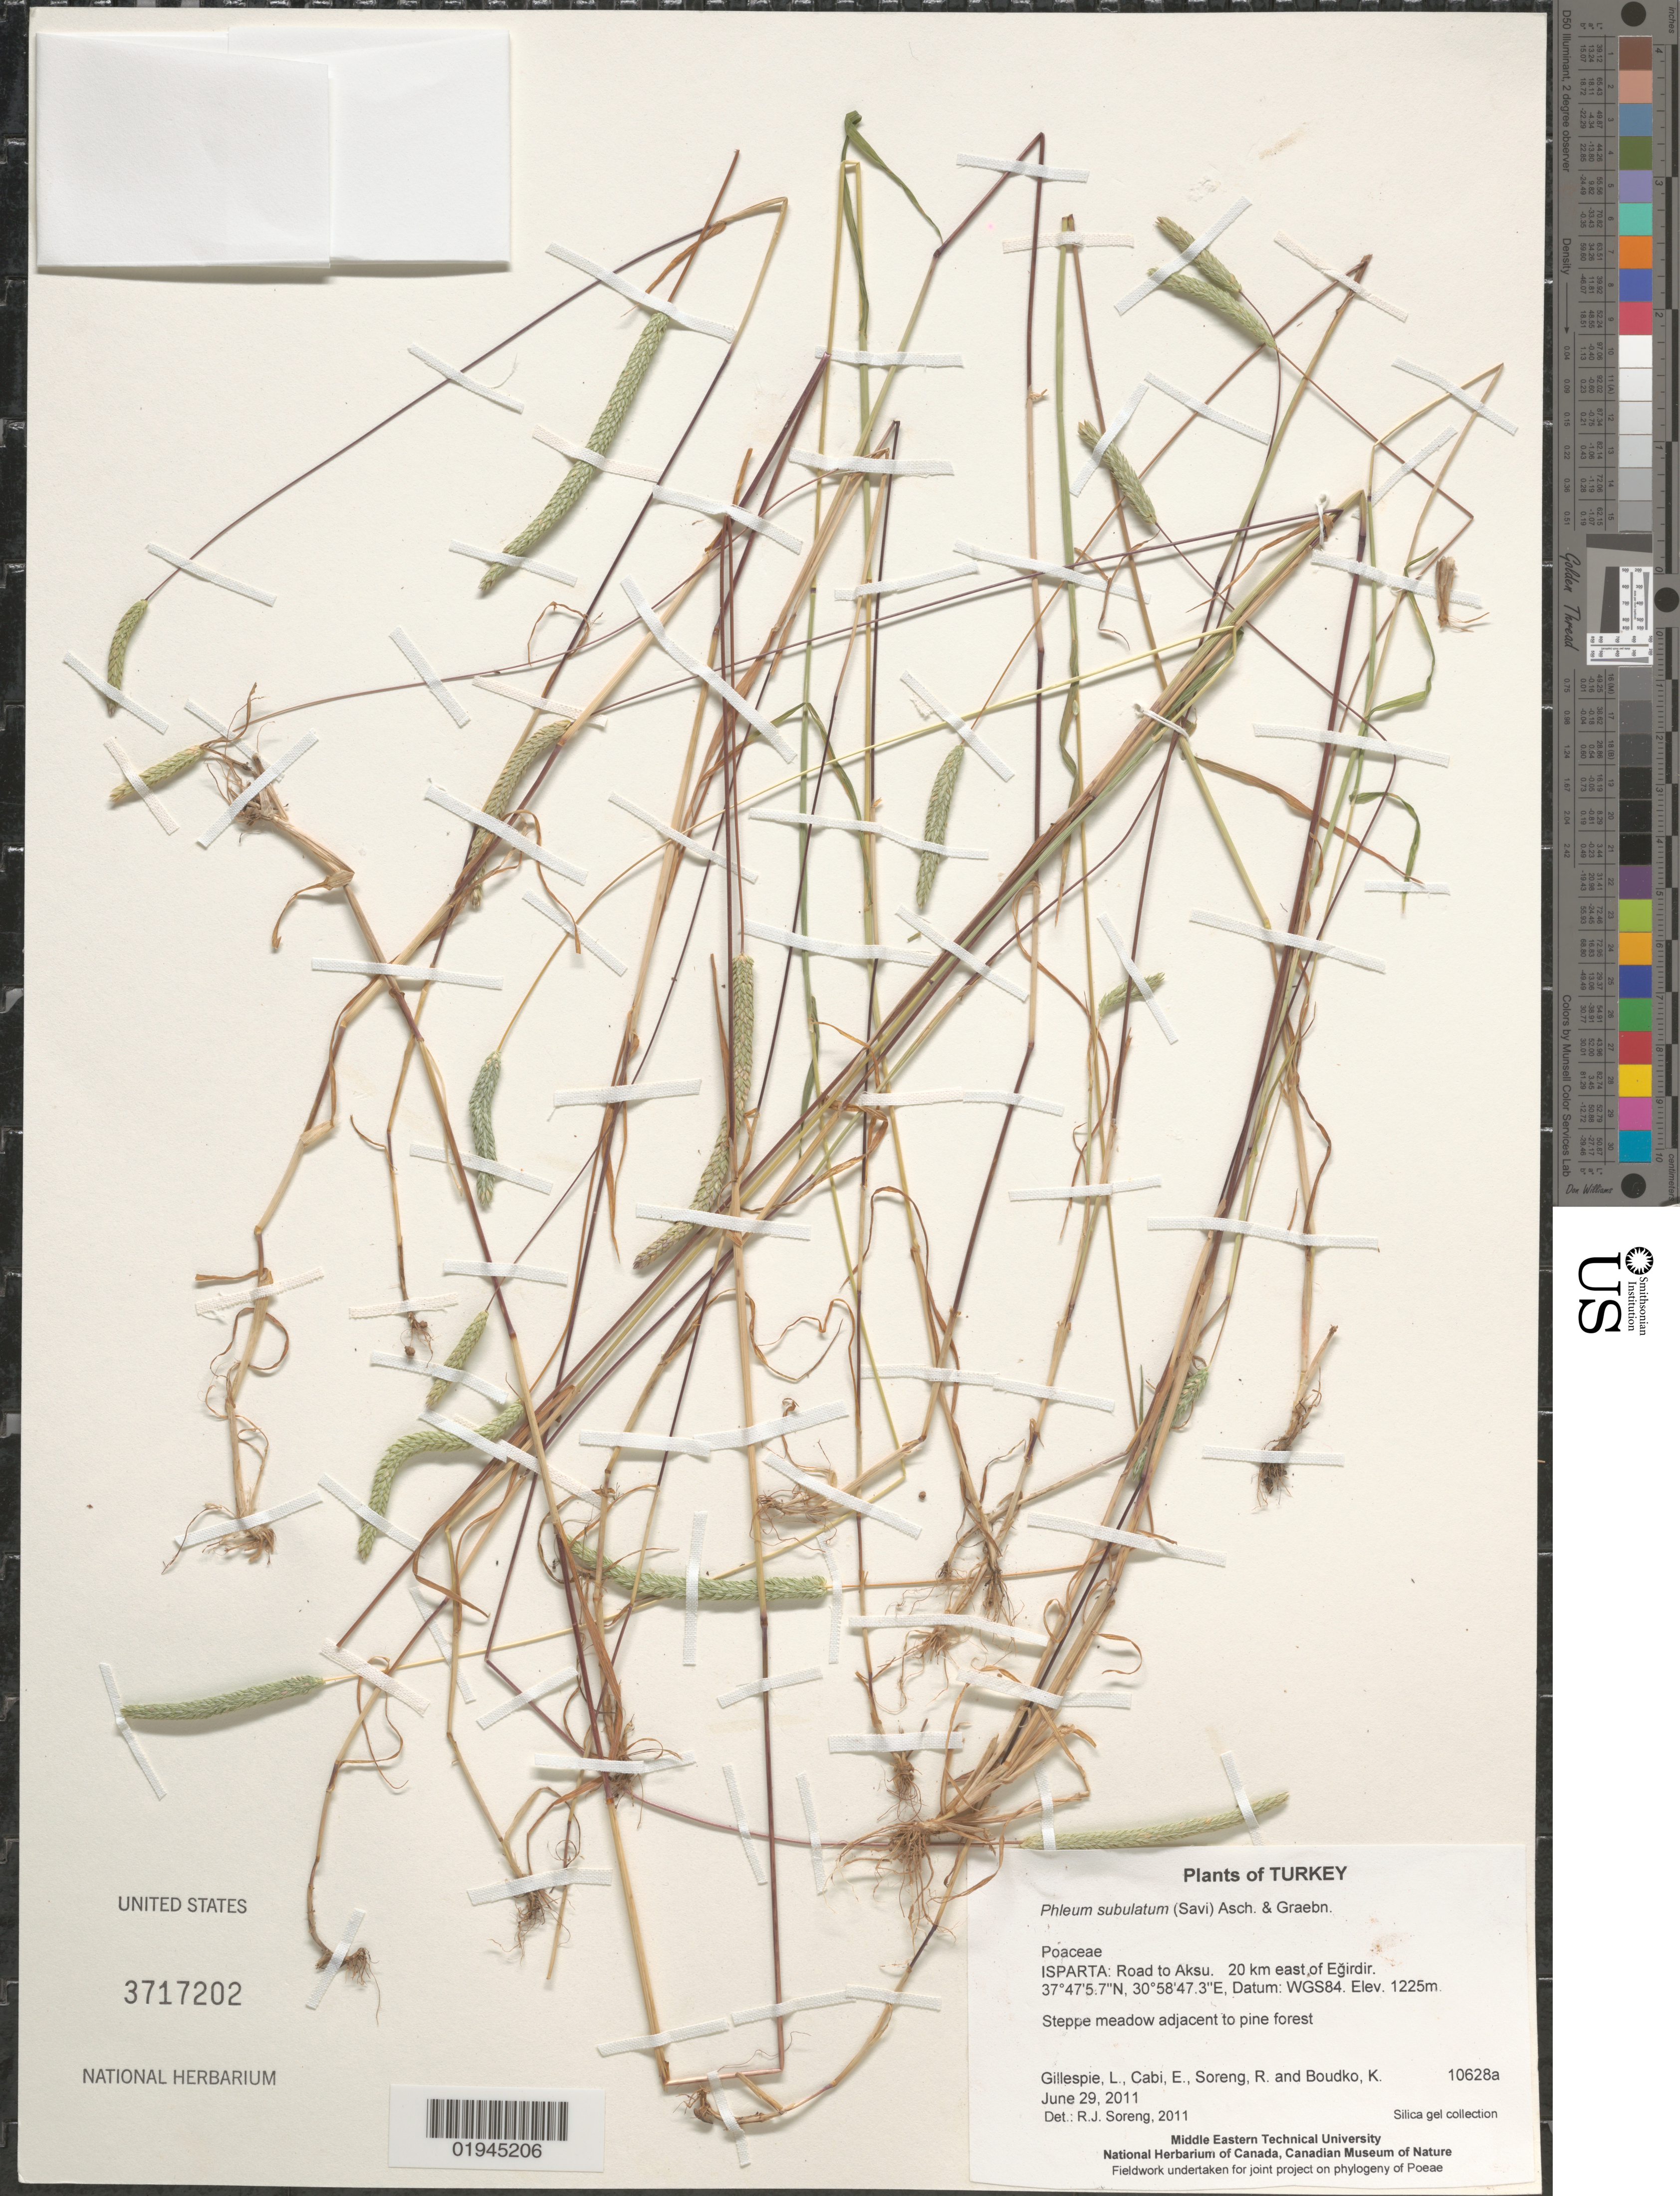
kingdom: Plantae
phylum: Tracheophyta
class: Liliopsida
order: Poales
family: Poaceae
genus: Phleum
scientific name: Phleum subulatum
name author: (Savi) Asch. & Graeb.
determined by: Soreng, Robert J., Research Associate (BOT), Smithsonian Institution - National Museum of Natural History (UNITED STATES)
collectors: L. J. Gillespie, E. Cabi, R. J. Soreng & K. Boudko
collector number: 10628a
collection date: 2011-06-29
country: Turkey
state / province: Isparta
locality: Road to Aksu. 20 km east of Egirdir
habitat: Steppe meadow adjacent to pine forest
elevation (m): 1225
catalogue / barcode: US 3717202